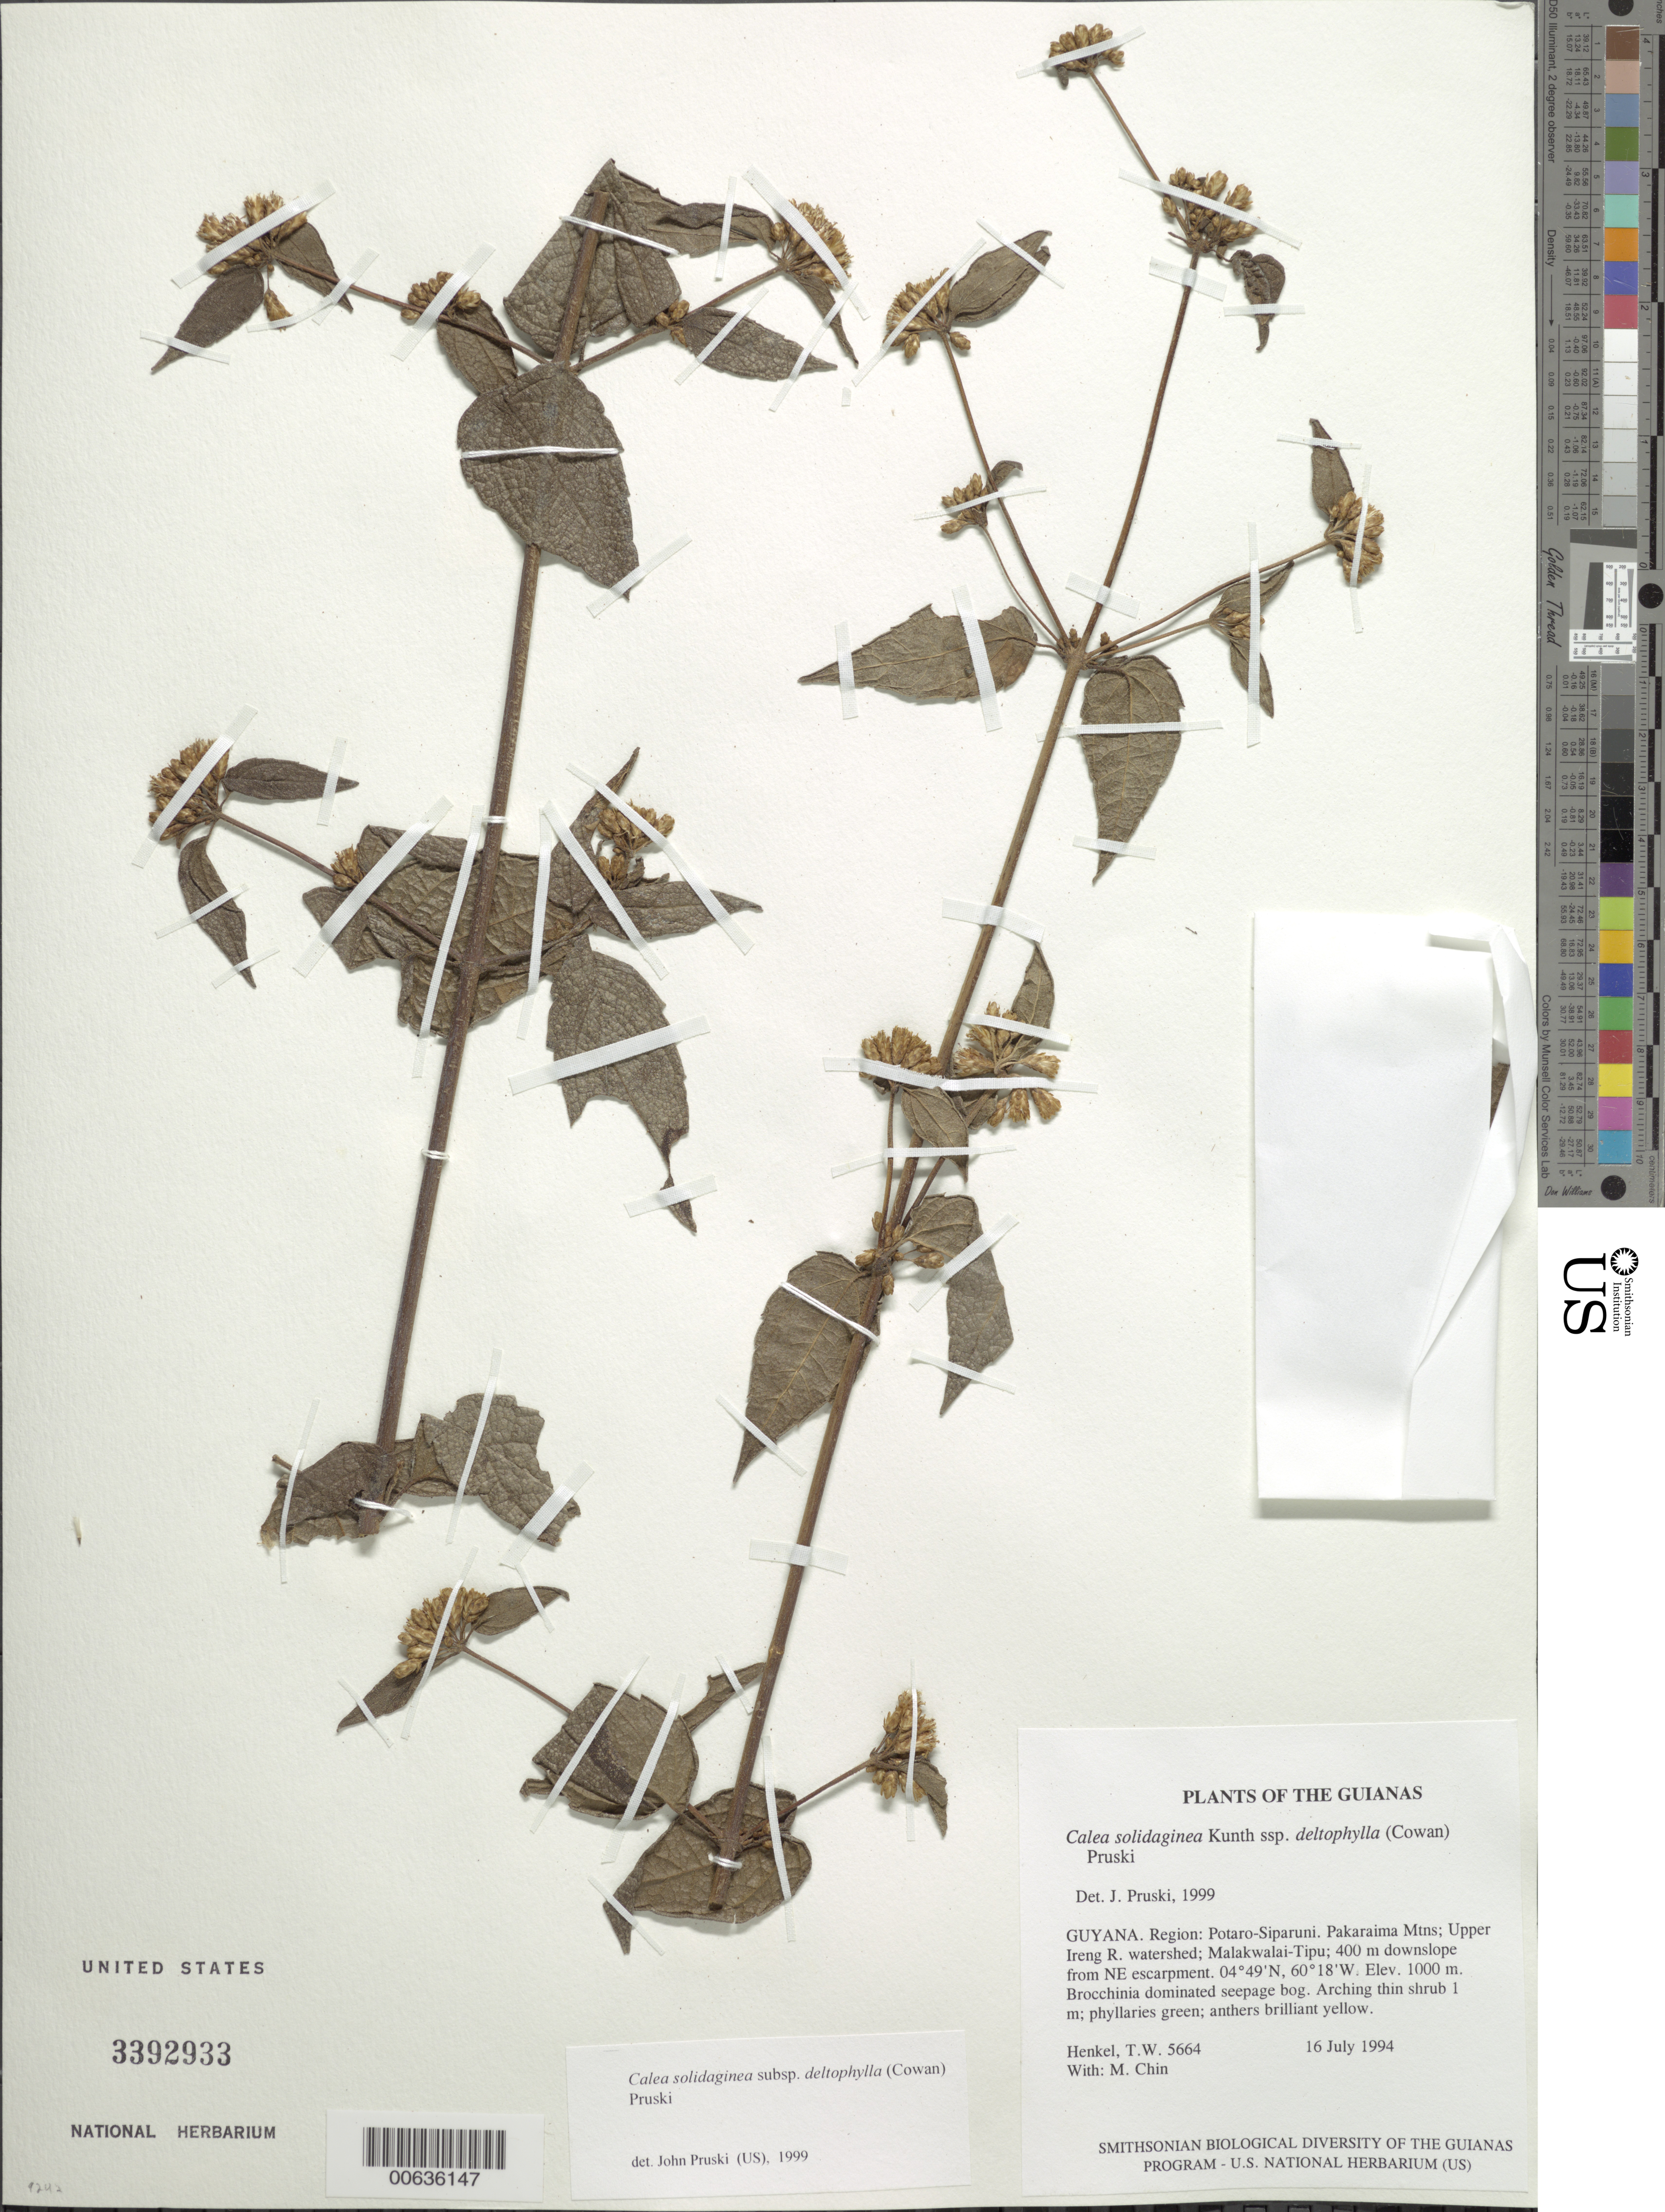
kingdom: Plantae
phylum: Tracheophyta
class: Magnoliopsida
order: Asterales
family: Asteraceae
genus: Calea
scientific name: Calea solidaginea subsp. deltophylla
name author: (R.S. Cowan) Pruski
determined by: Pruski, J. F.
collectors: T. Henkel & M. Chin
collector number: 5664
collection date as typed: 16 July 1994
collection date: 1994-07-16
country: Guyana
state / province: Potaro-Siparuni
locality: Pakaraima Mtns; Upper Ireng R. watershed; Malakwalai-Tipu; 400 m downslope from NE escarpment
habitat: Brocchinia dominated seepage bog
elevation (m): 1000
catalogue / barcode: US 3392933